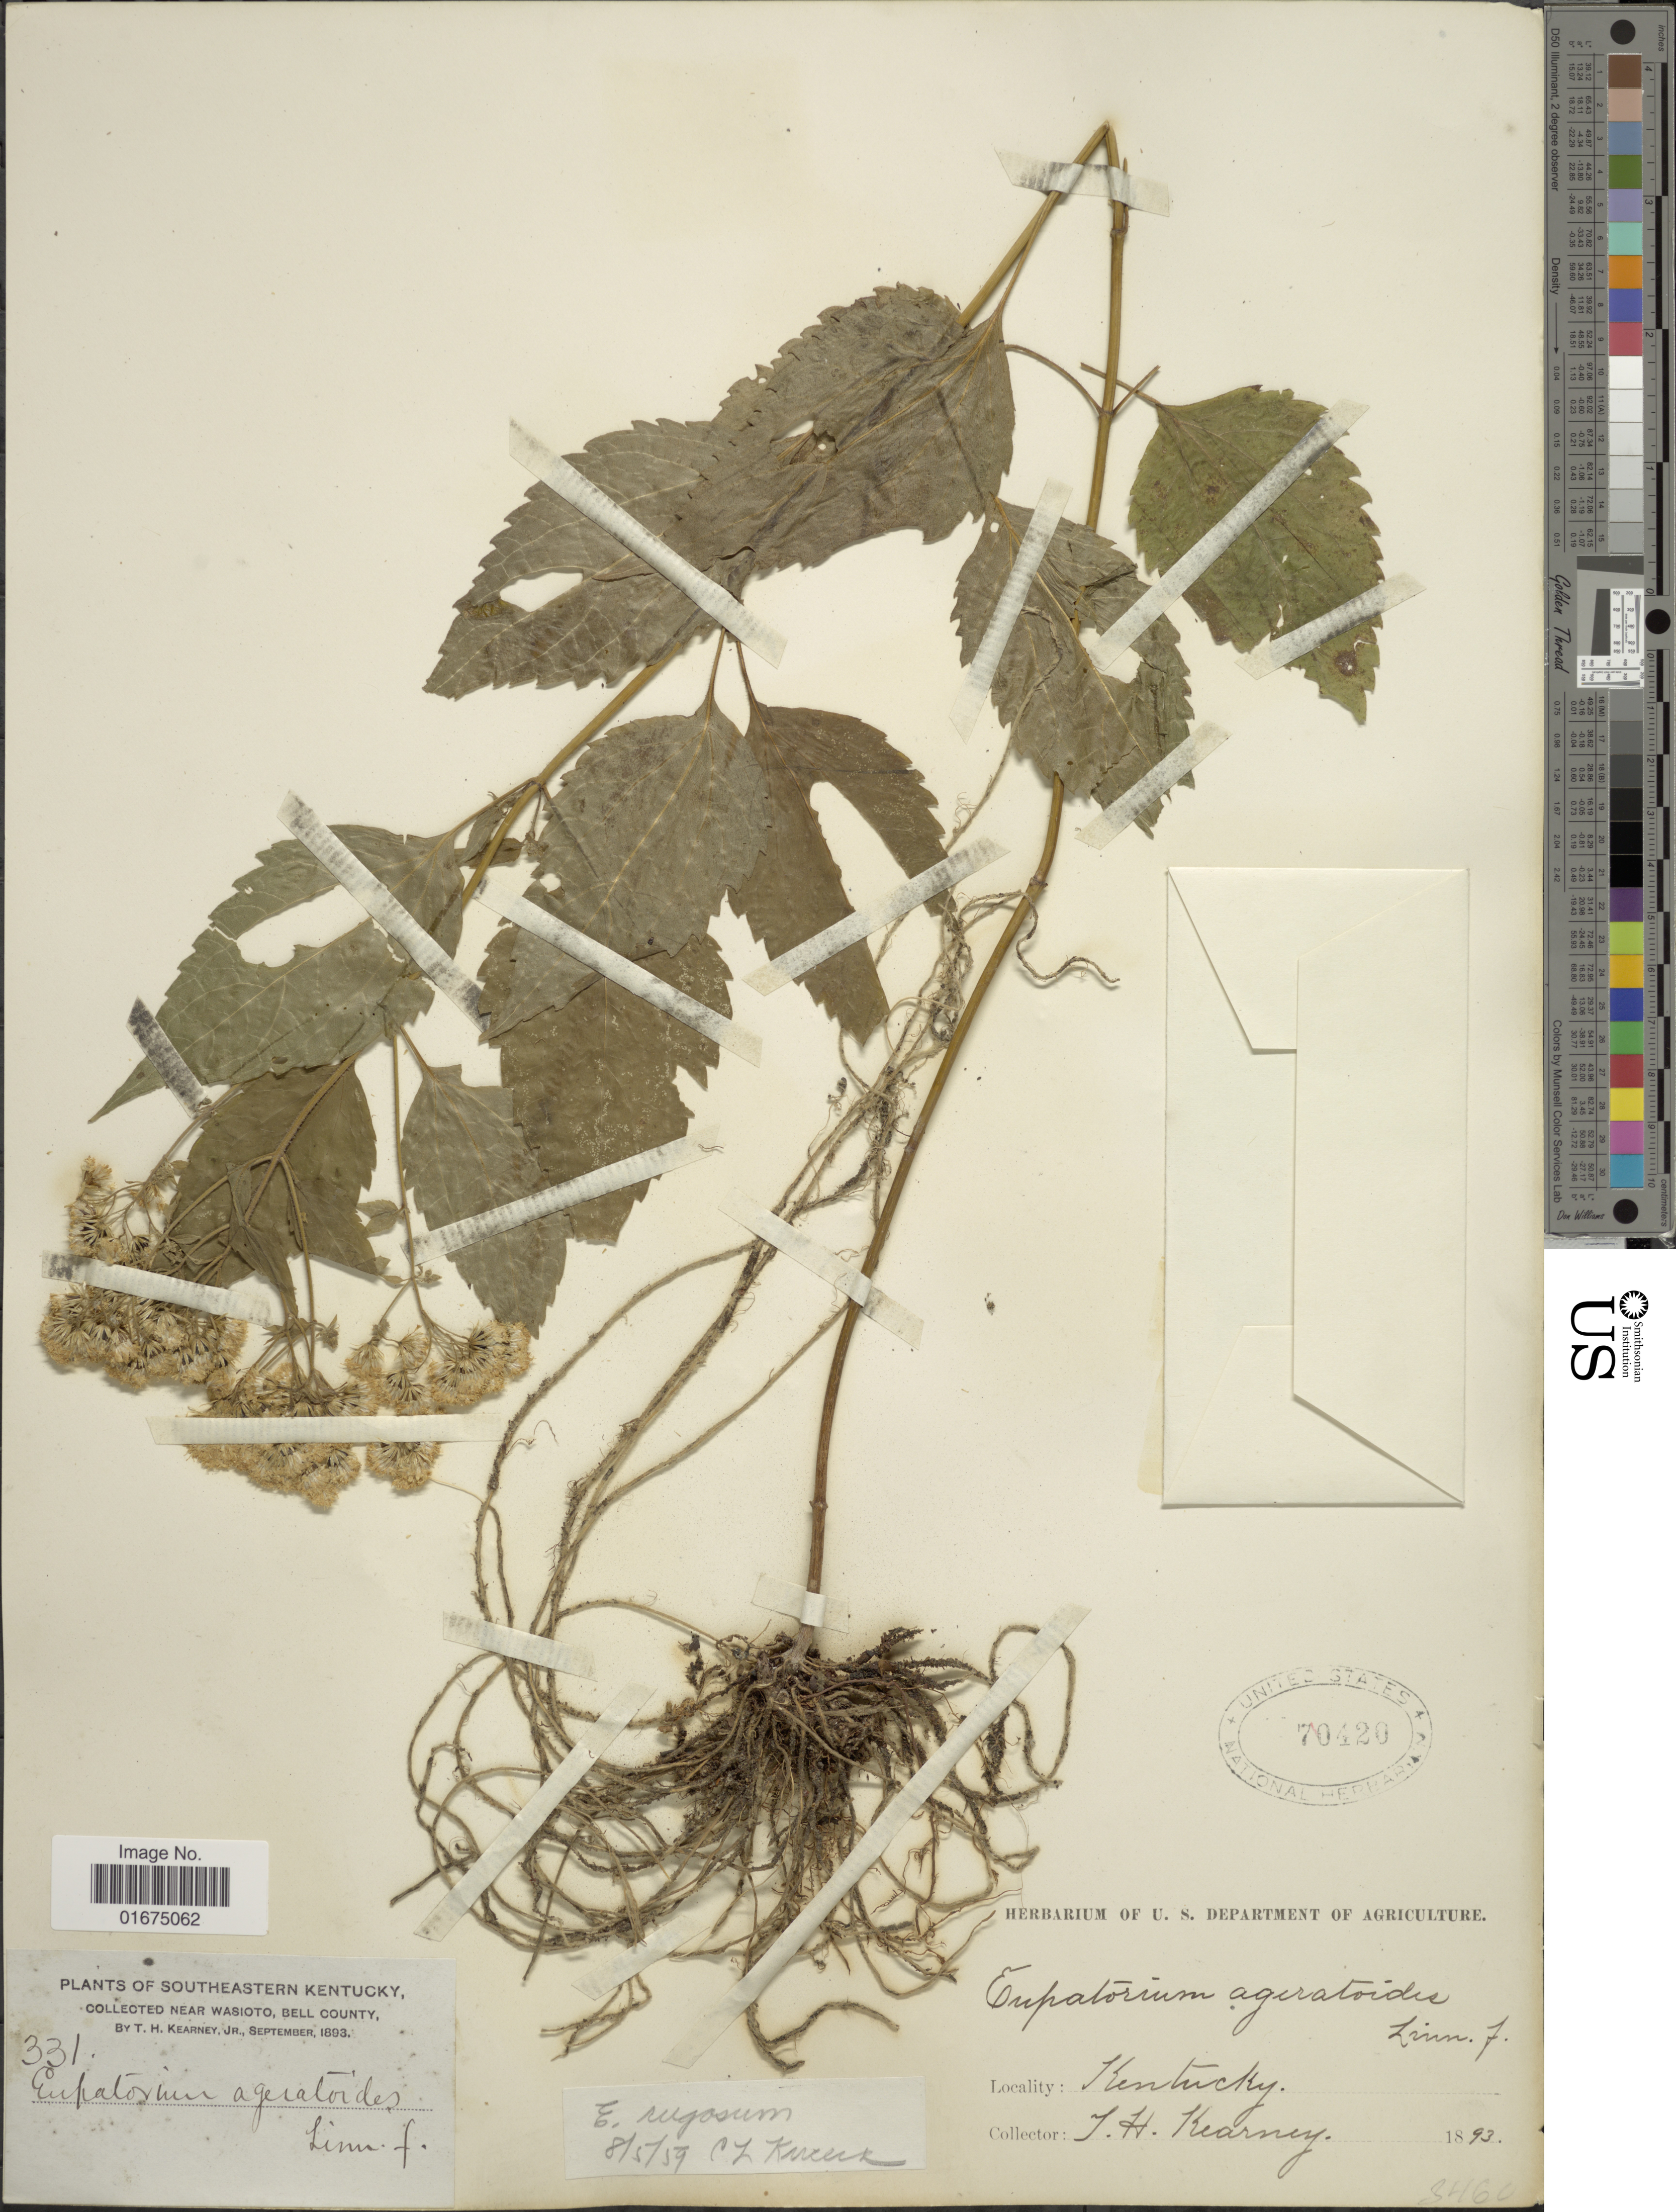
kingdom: Plantae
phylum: Tracheophyta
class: Magnoliopsida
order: Asterales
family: Asteraceae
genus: Ageratina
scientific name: Ageratina altissima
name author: (L.) R.M. King & H. Rob.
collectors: T. H. Kearney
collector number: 331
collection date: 1893-09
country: United States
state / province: Kentucky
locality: Southeastern Kentucky, near Wasioto, Bell County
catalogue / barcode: US 70420